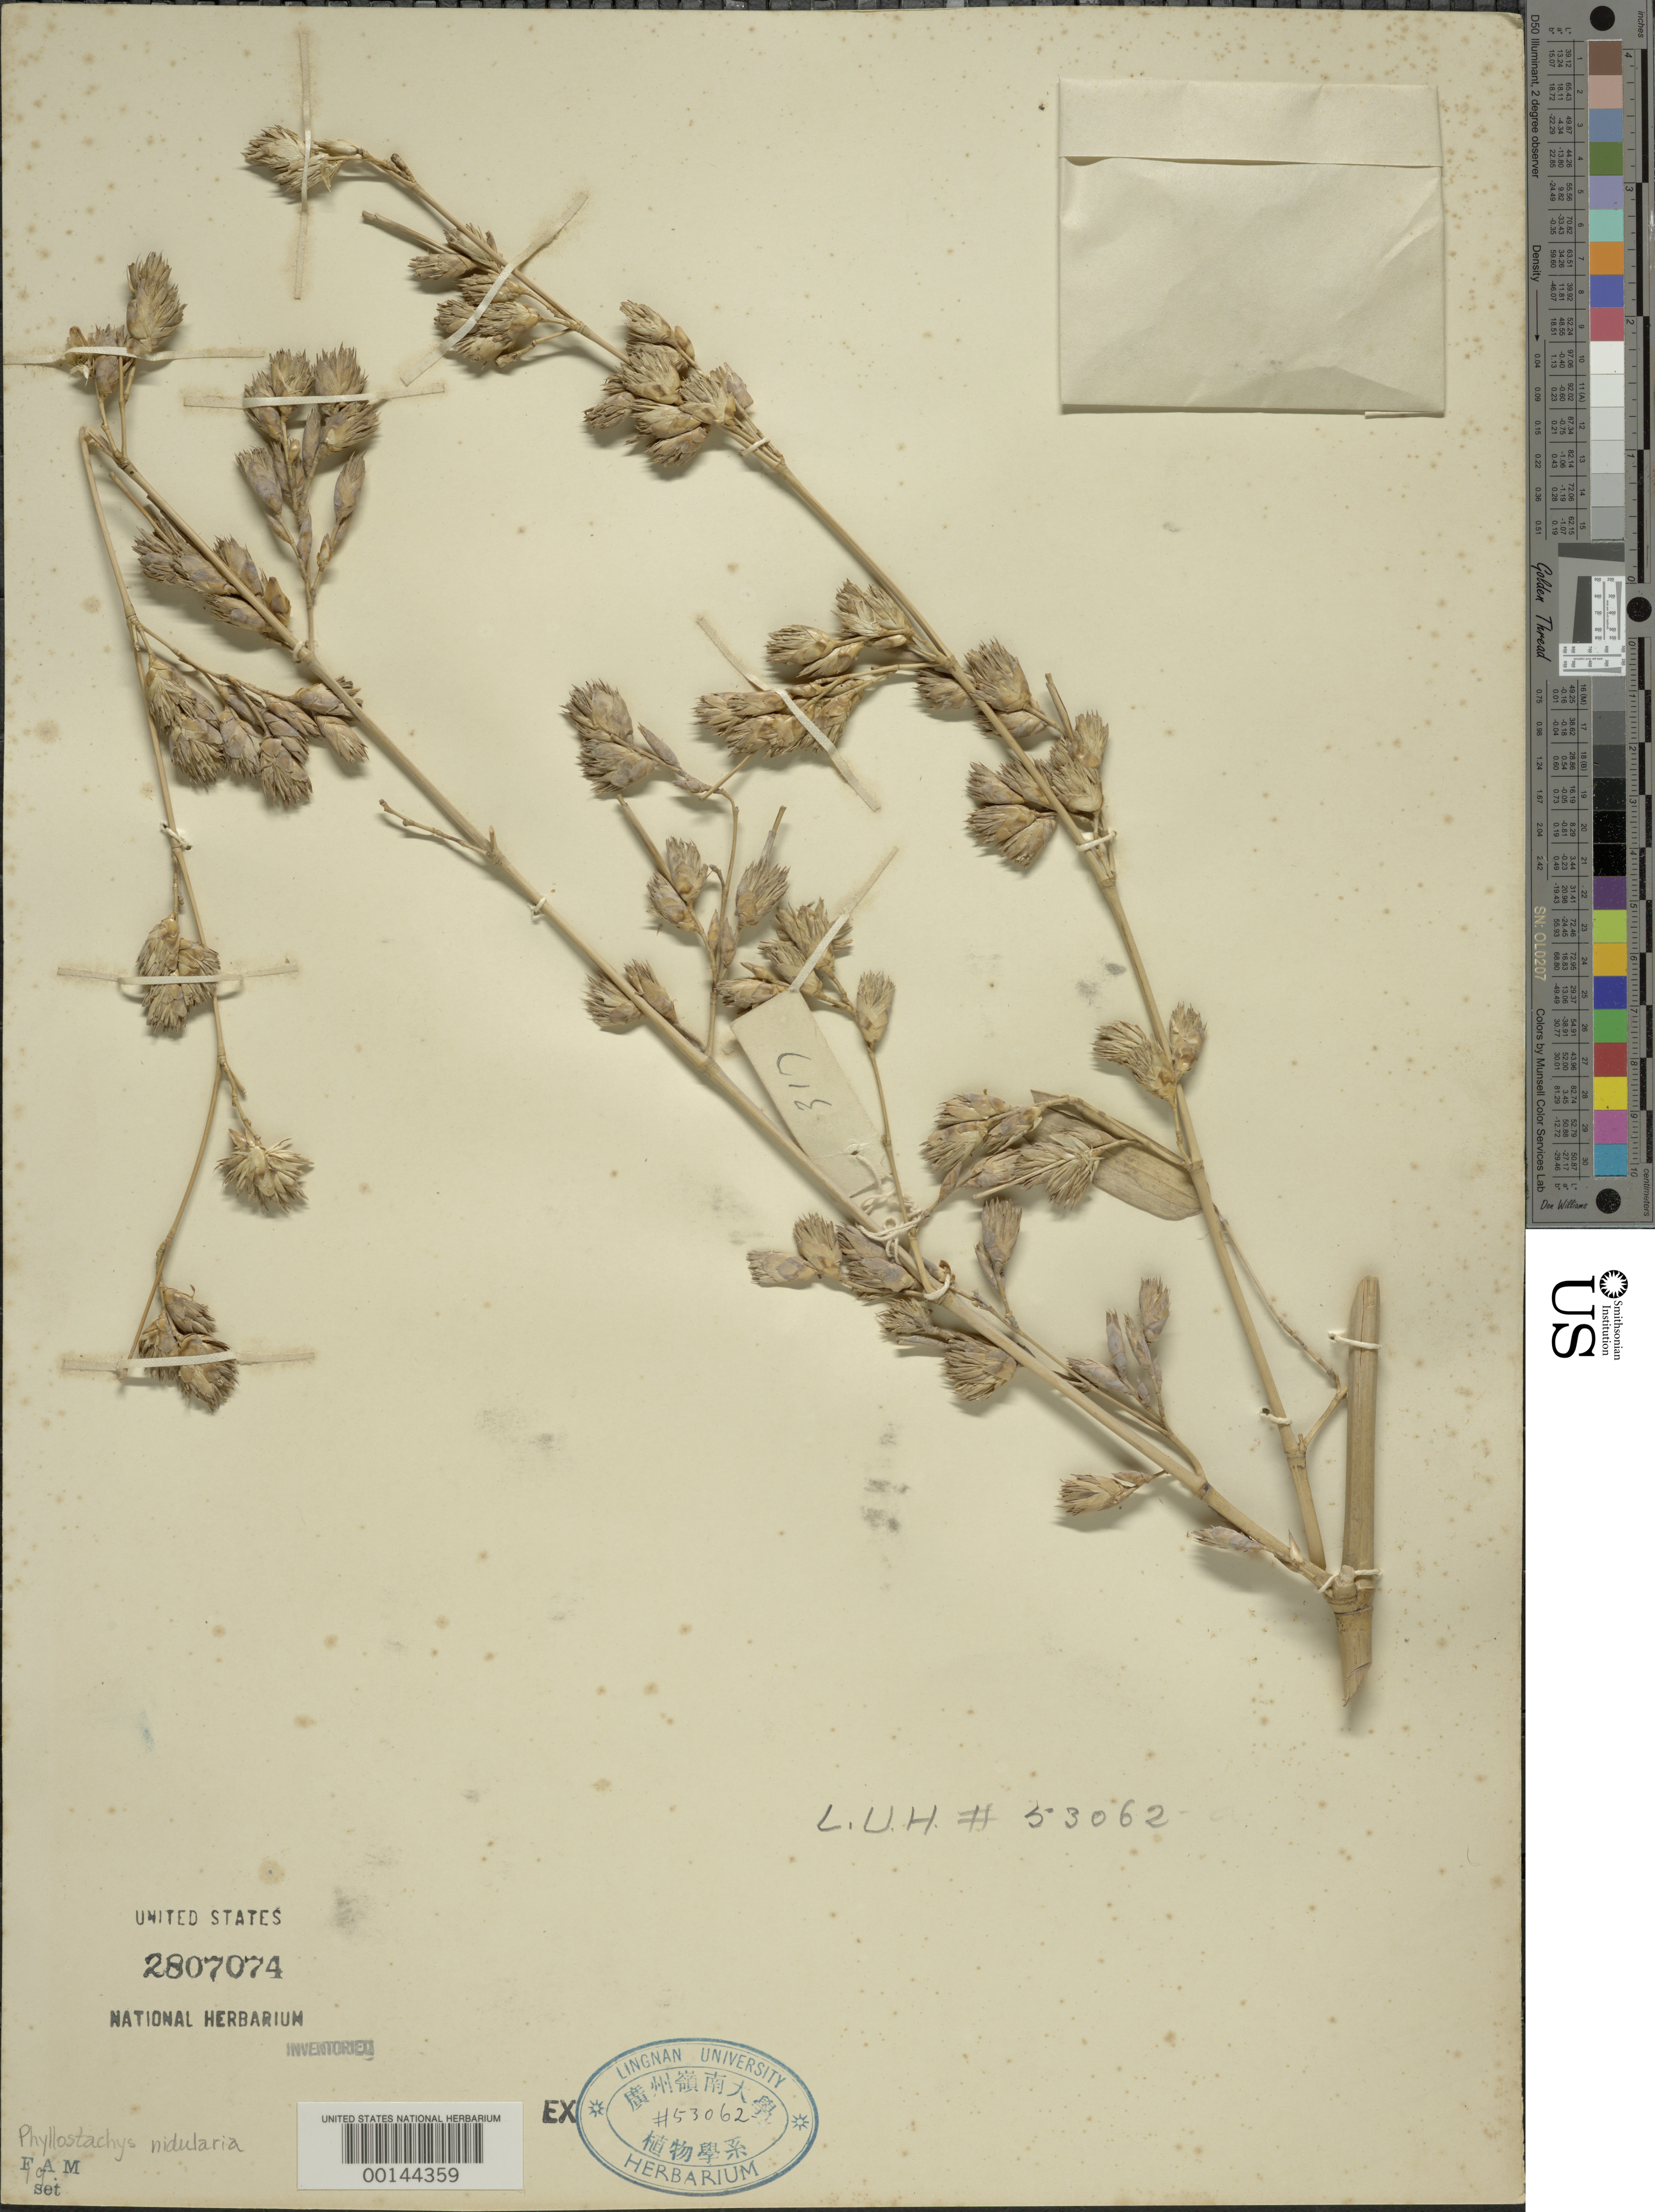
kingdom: Plantae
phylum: Tracheophyta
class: Liliopsida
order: Poales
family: Poaceae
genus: Phyllostachys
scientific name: Phyllostachys nidularia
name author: Munro ex Fenzi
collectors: J. Rose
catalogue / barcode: US 2807074